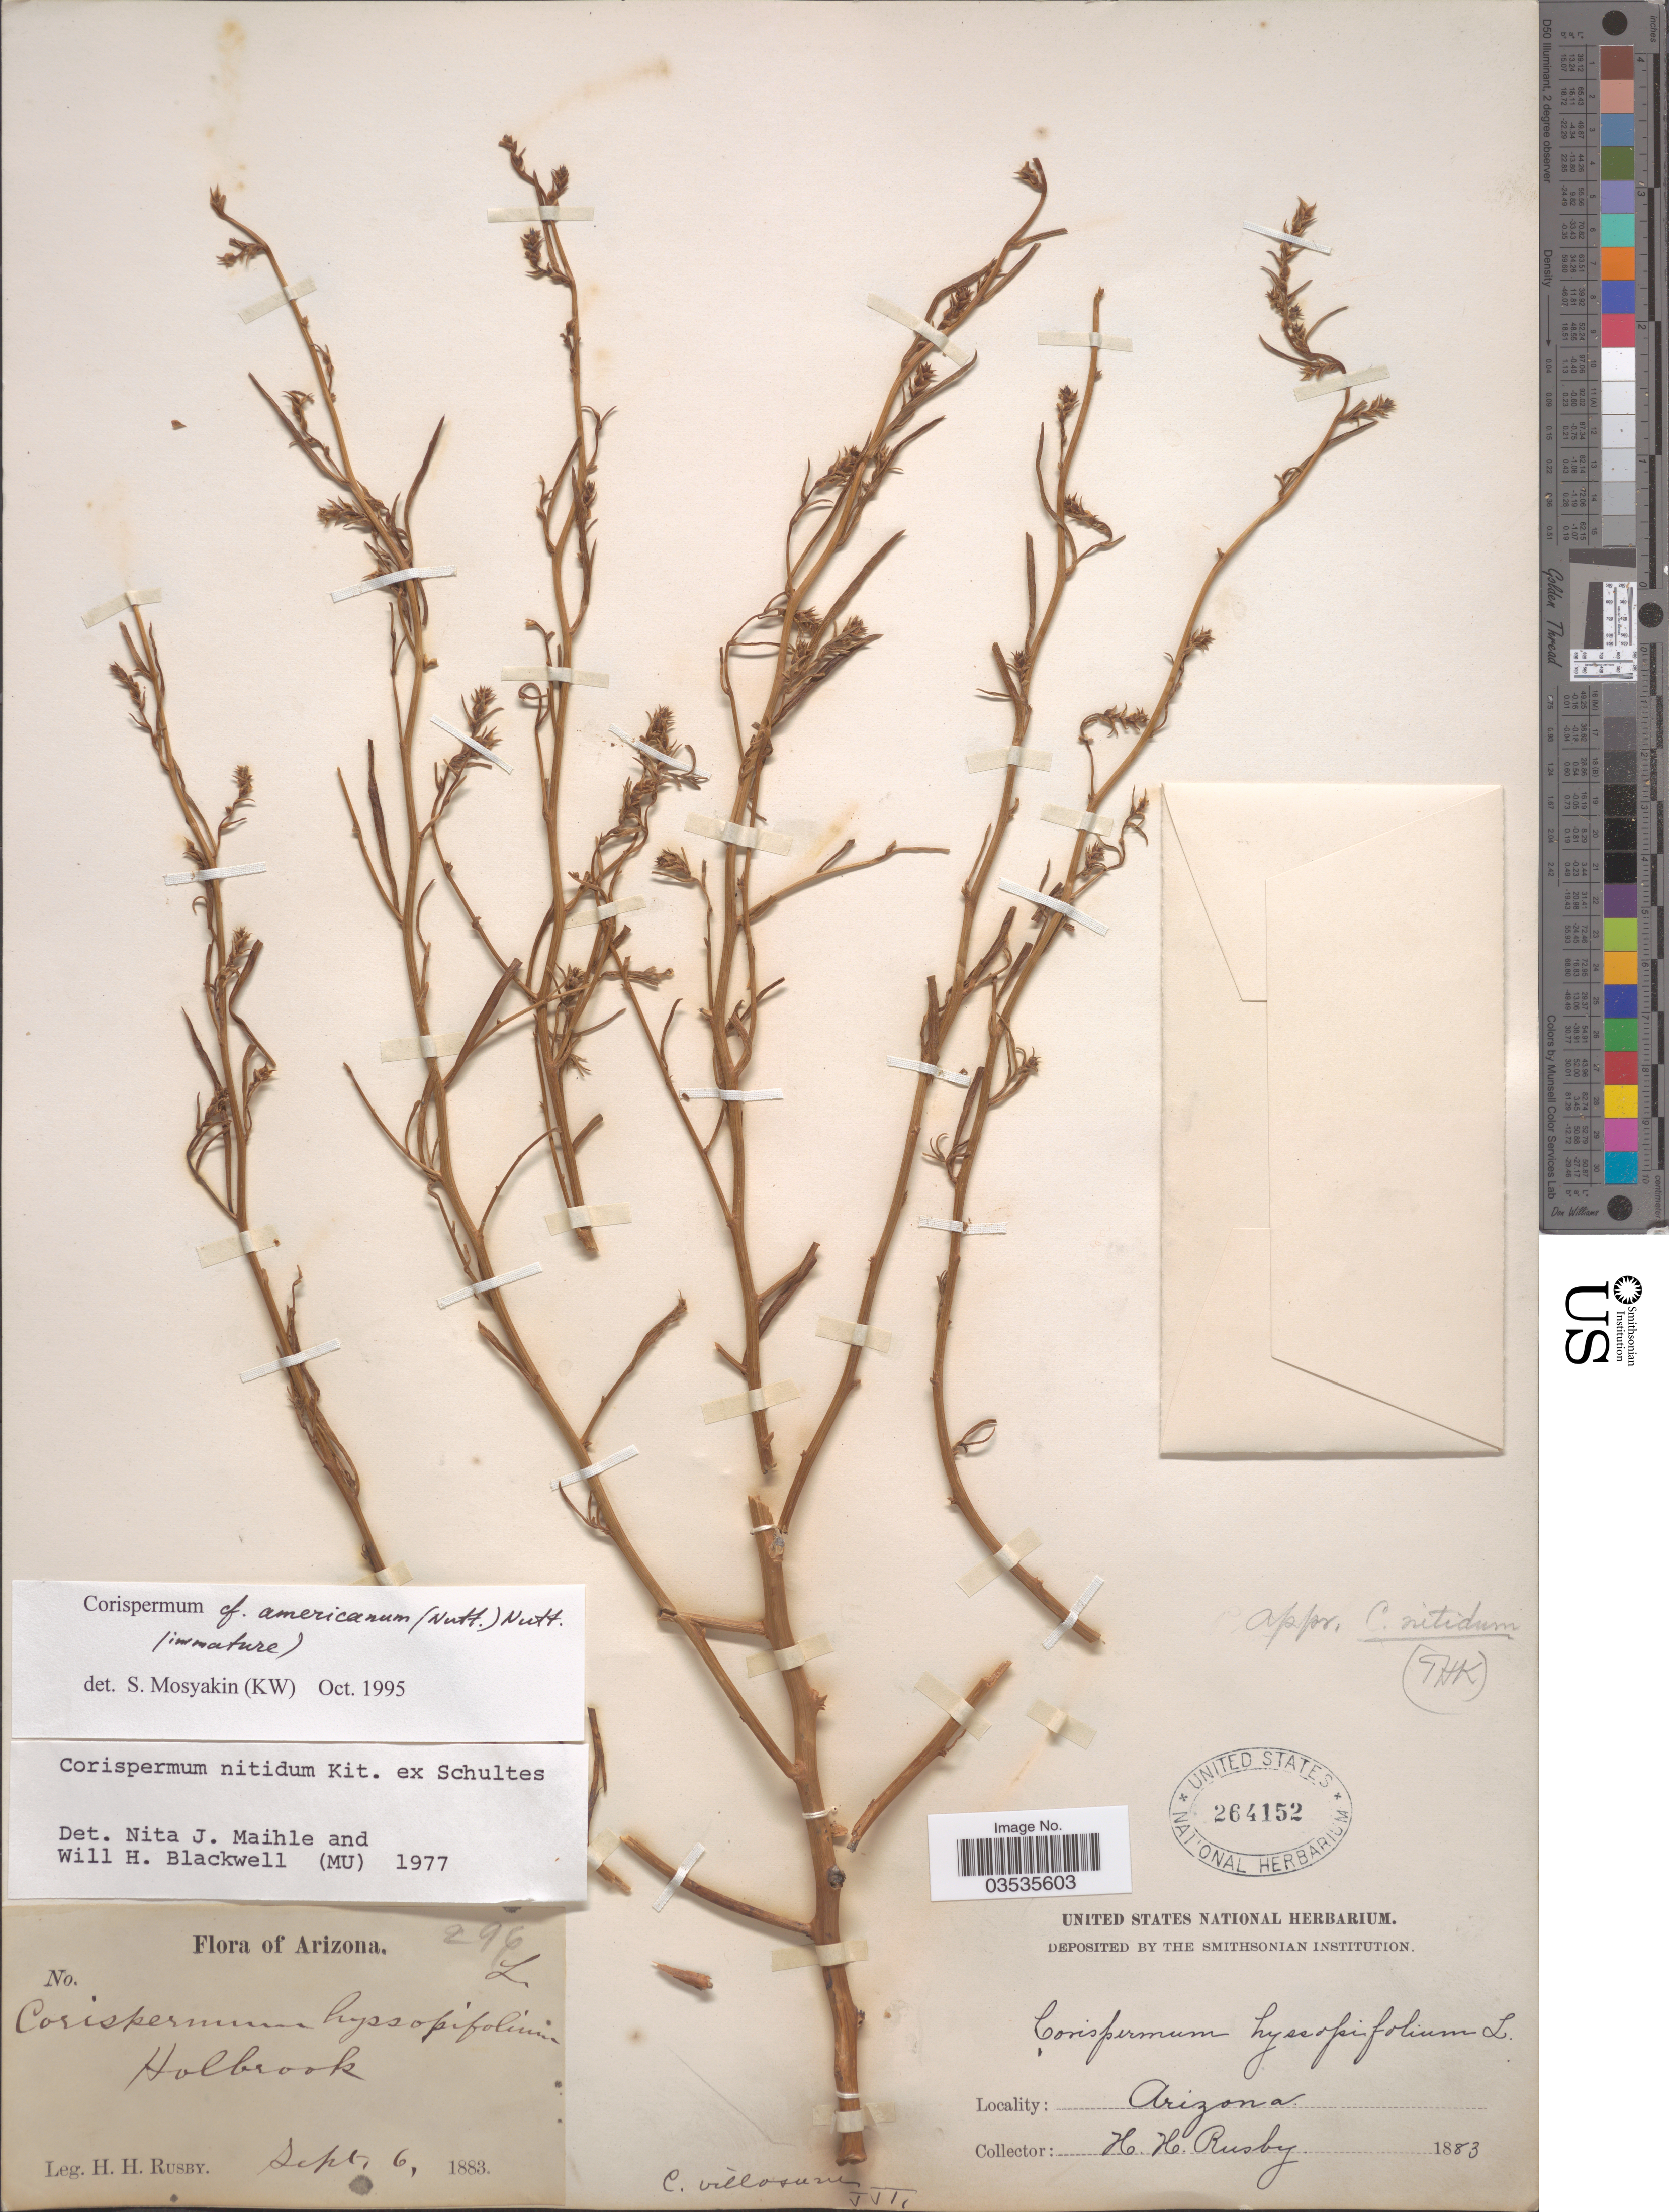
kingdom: Plantae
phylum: Tracheophyta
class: Magnoliopsida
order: Caryophyllales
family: Amaranthaceae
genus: Corispermum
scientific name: Corispermum americanum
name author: (Nutt.) Nutt.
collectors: H. H. Rusby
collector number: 296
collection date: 1883-09-06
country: United States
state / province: Arizona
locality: Holbrook.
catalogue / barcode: US 264152